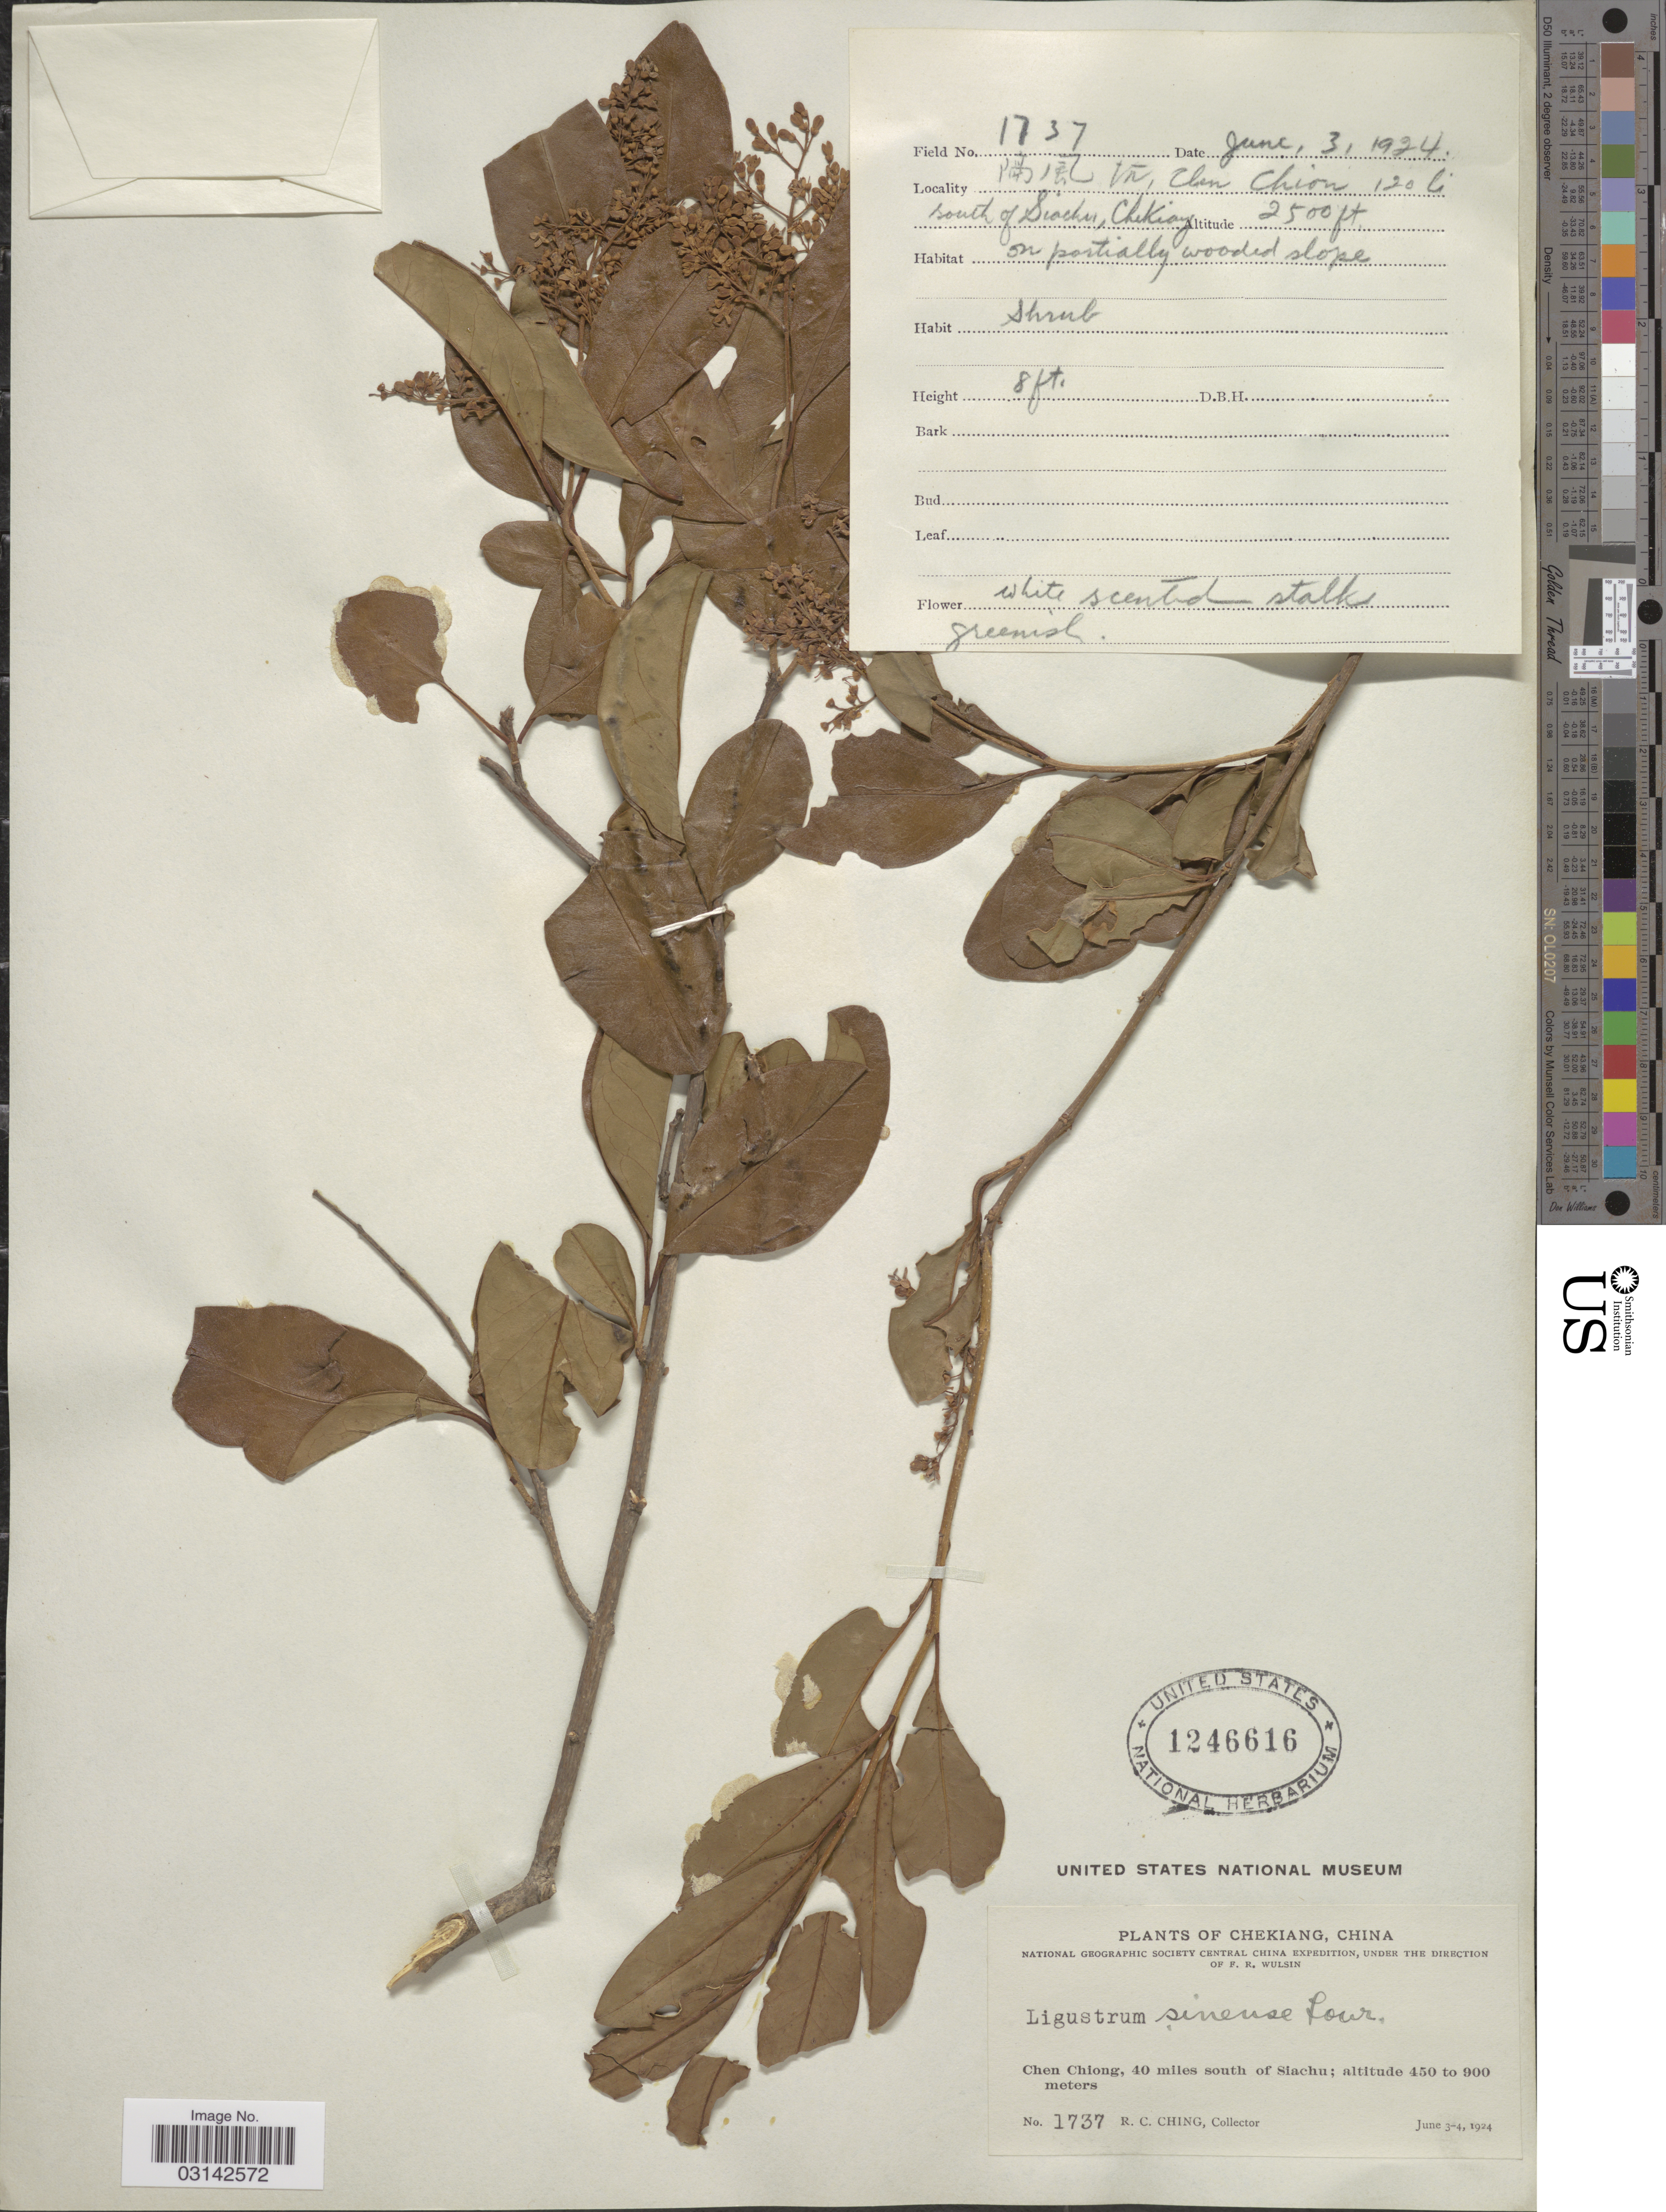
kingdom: Plantae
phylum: Tracheophyta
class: Magnoliopsida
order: Lamiales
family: Oleaceae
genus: Ligustrum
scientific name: Ligustrum sinense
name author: Lour.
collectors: R. C. Ching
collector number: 1737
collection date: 1924-06-03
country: China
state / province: Zhejiang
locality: Chekiang, Chen Chiong, 40 miles south of Siachu. Chen Chion 120 li south of Siachu.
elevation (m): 762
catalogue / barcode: US 1246616